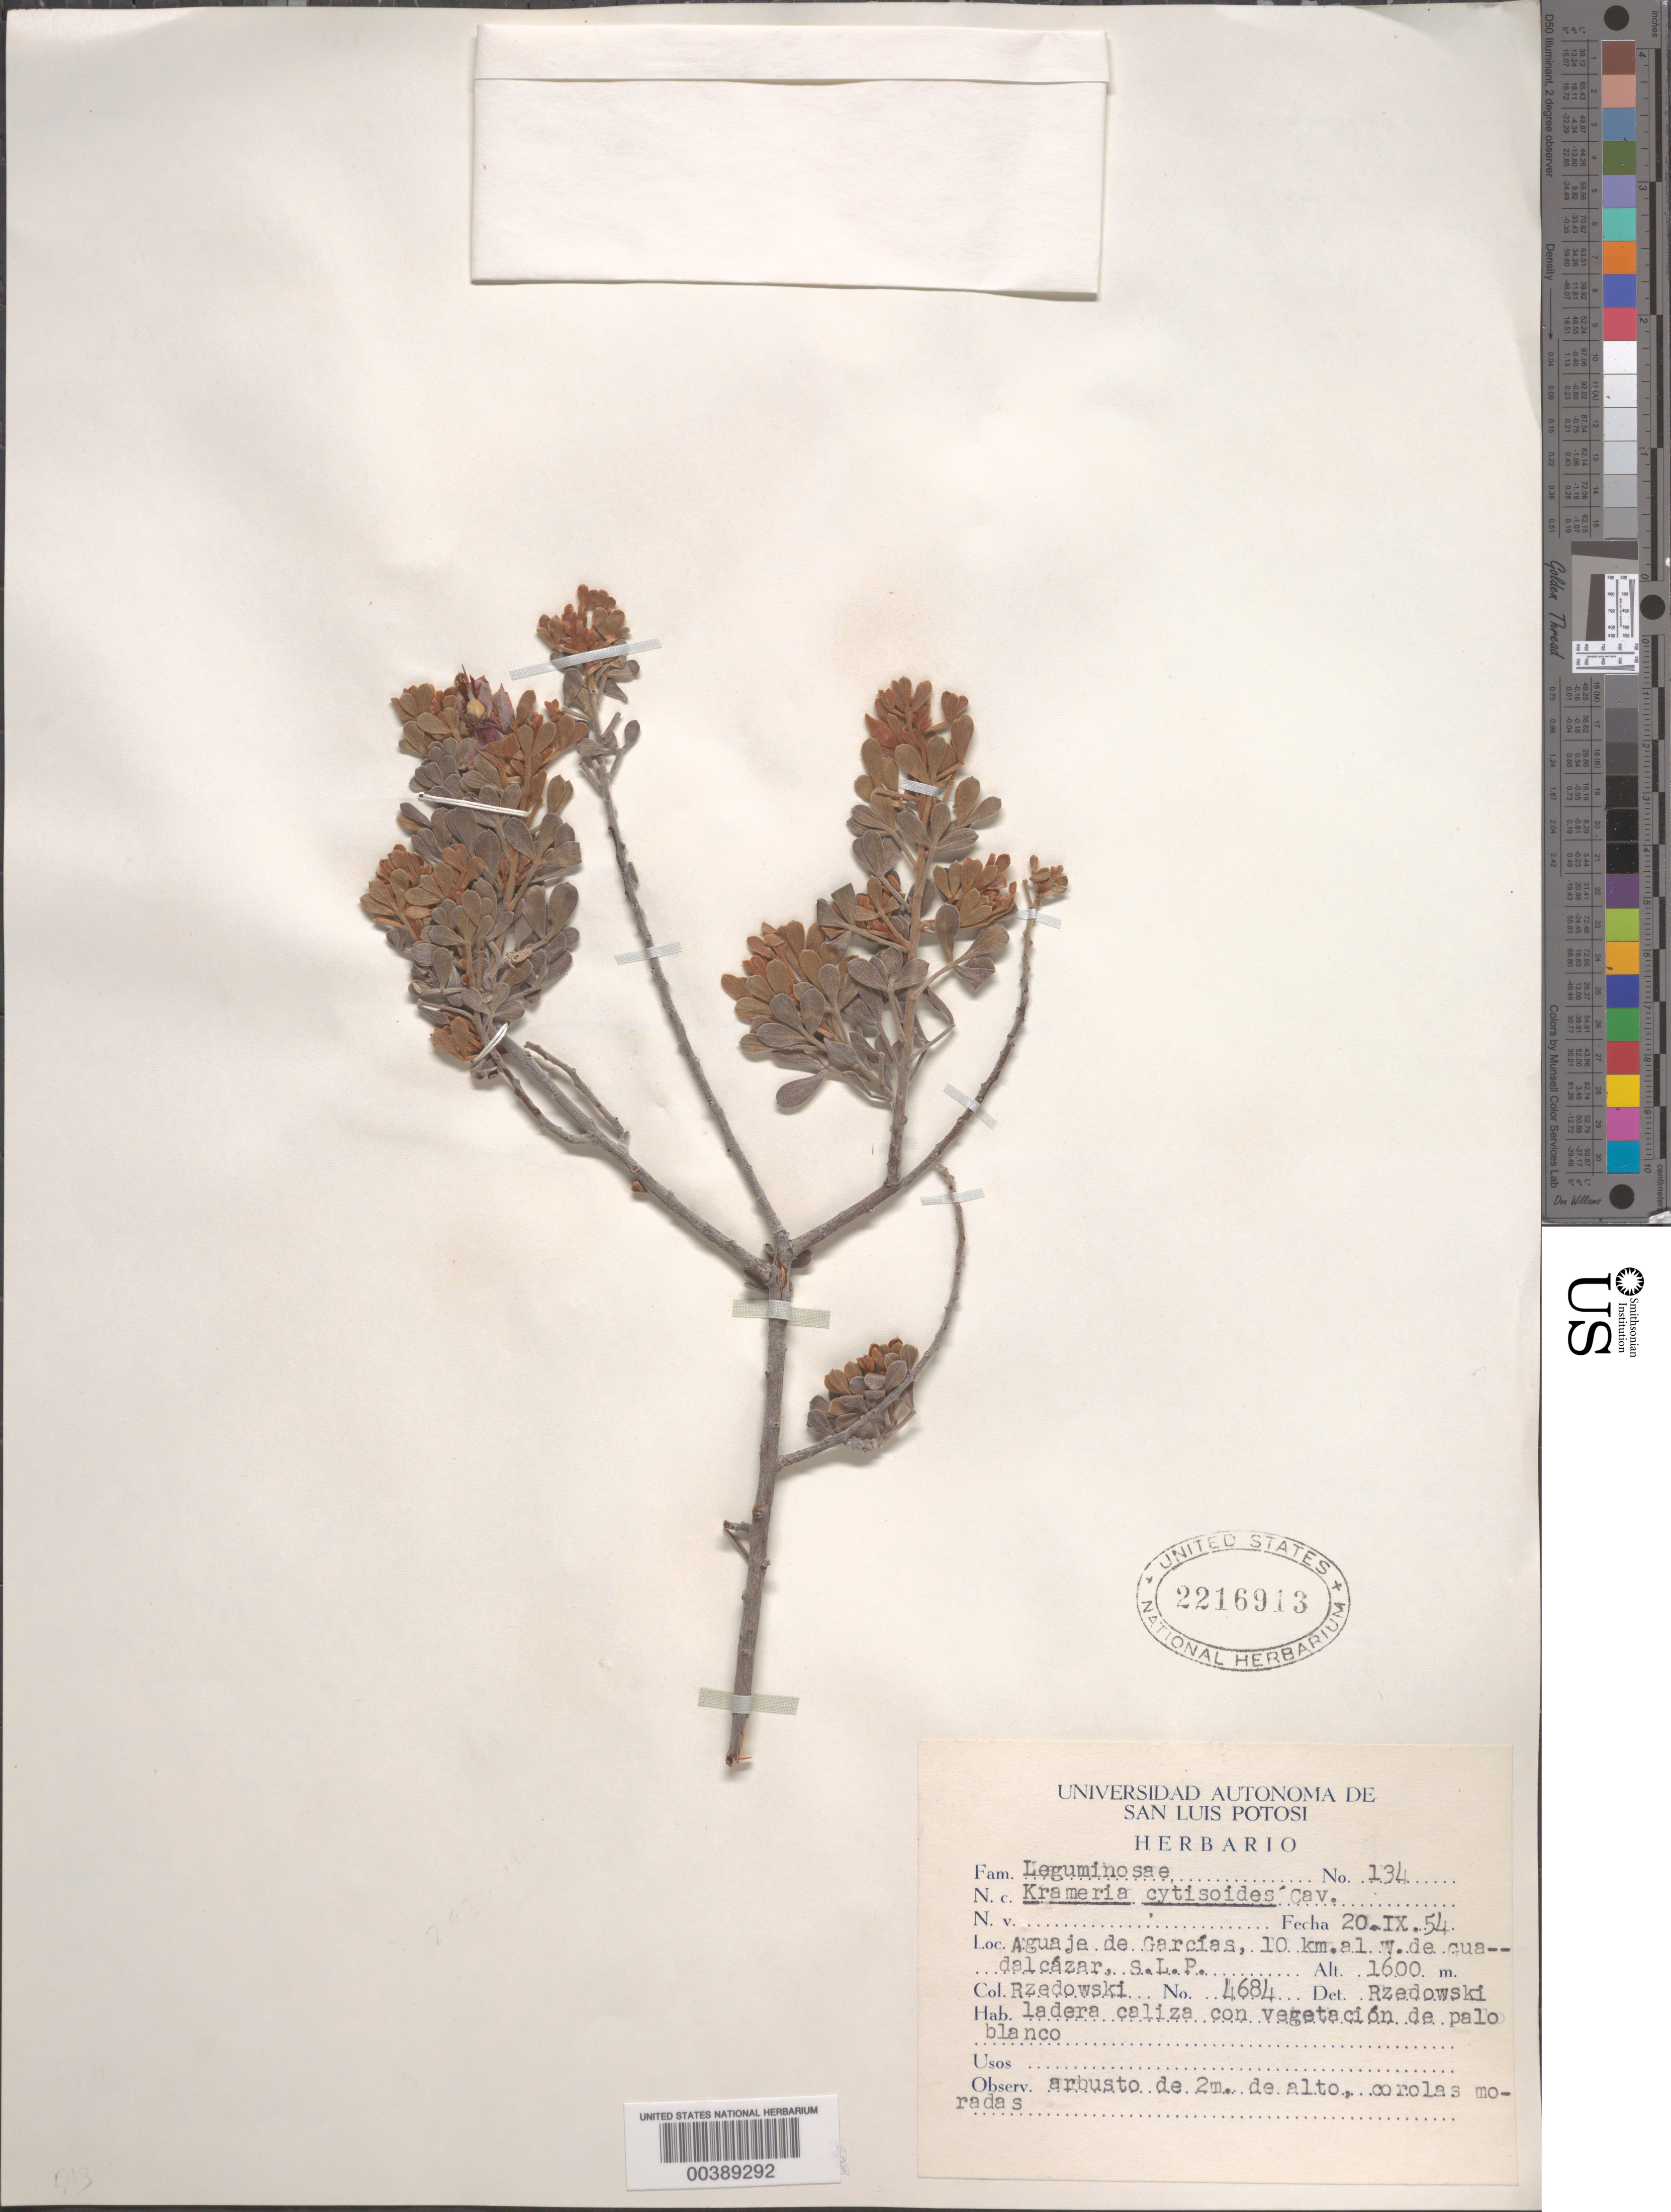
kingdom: Plantae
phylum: Tracheophyta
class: Magnoliopsida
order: Zygophyllales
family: Krameriaceae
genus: Krameria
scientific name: Krameria cytisoides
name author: Cav.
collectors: J. Rzedowski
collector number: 4684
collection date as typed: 20 Sep 1954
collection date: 1954-09-20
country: Mexico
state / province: San Luis Potosí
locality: Aguaje de Garcias, 10 km al W de Guadalcázar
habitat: Ladera caliza con vegetacion de palo blanco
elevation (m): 1600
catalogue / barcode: US 2216913